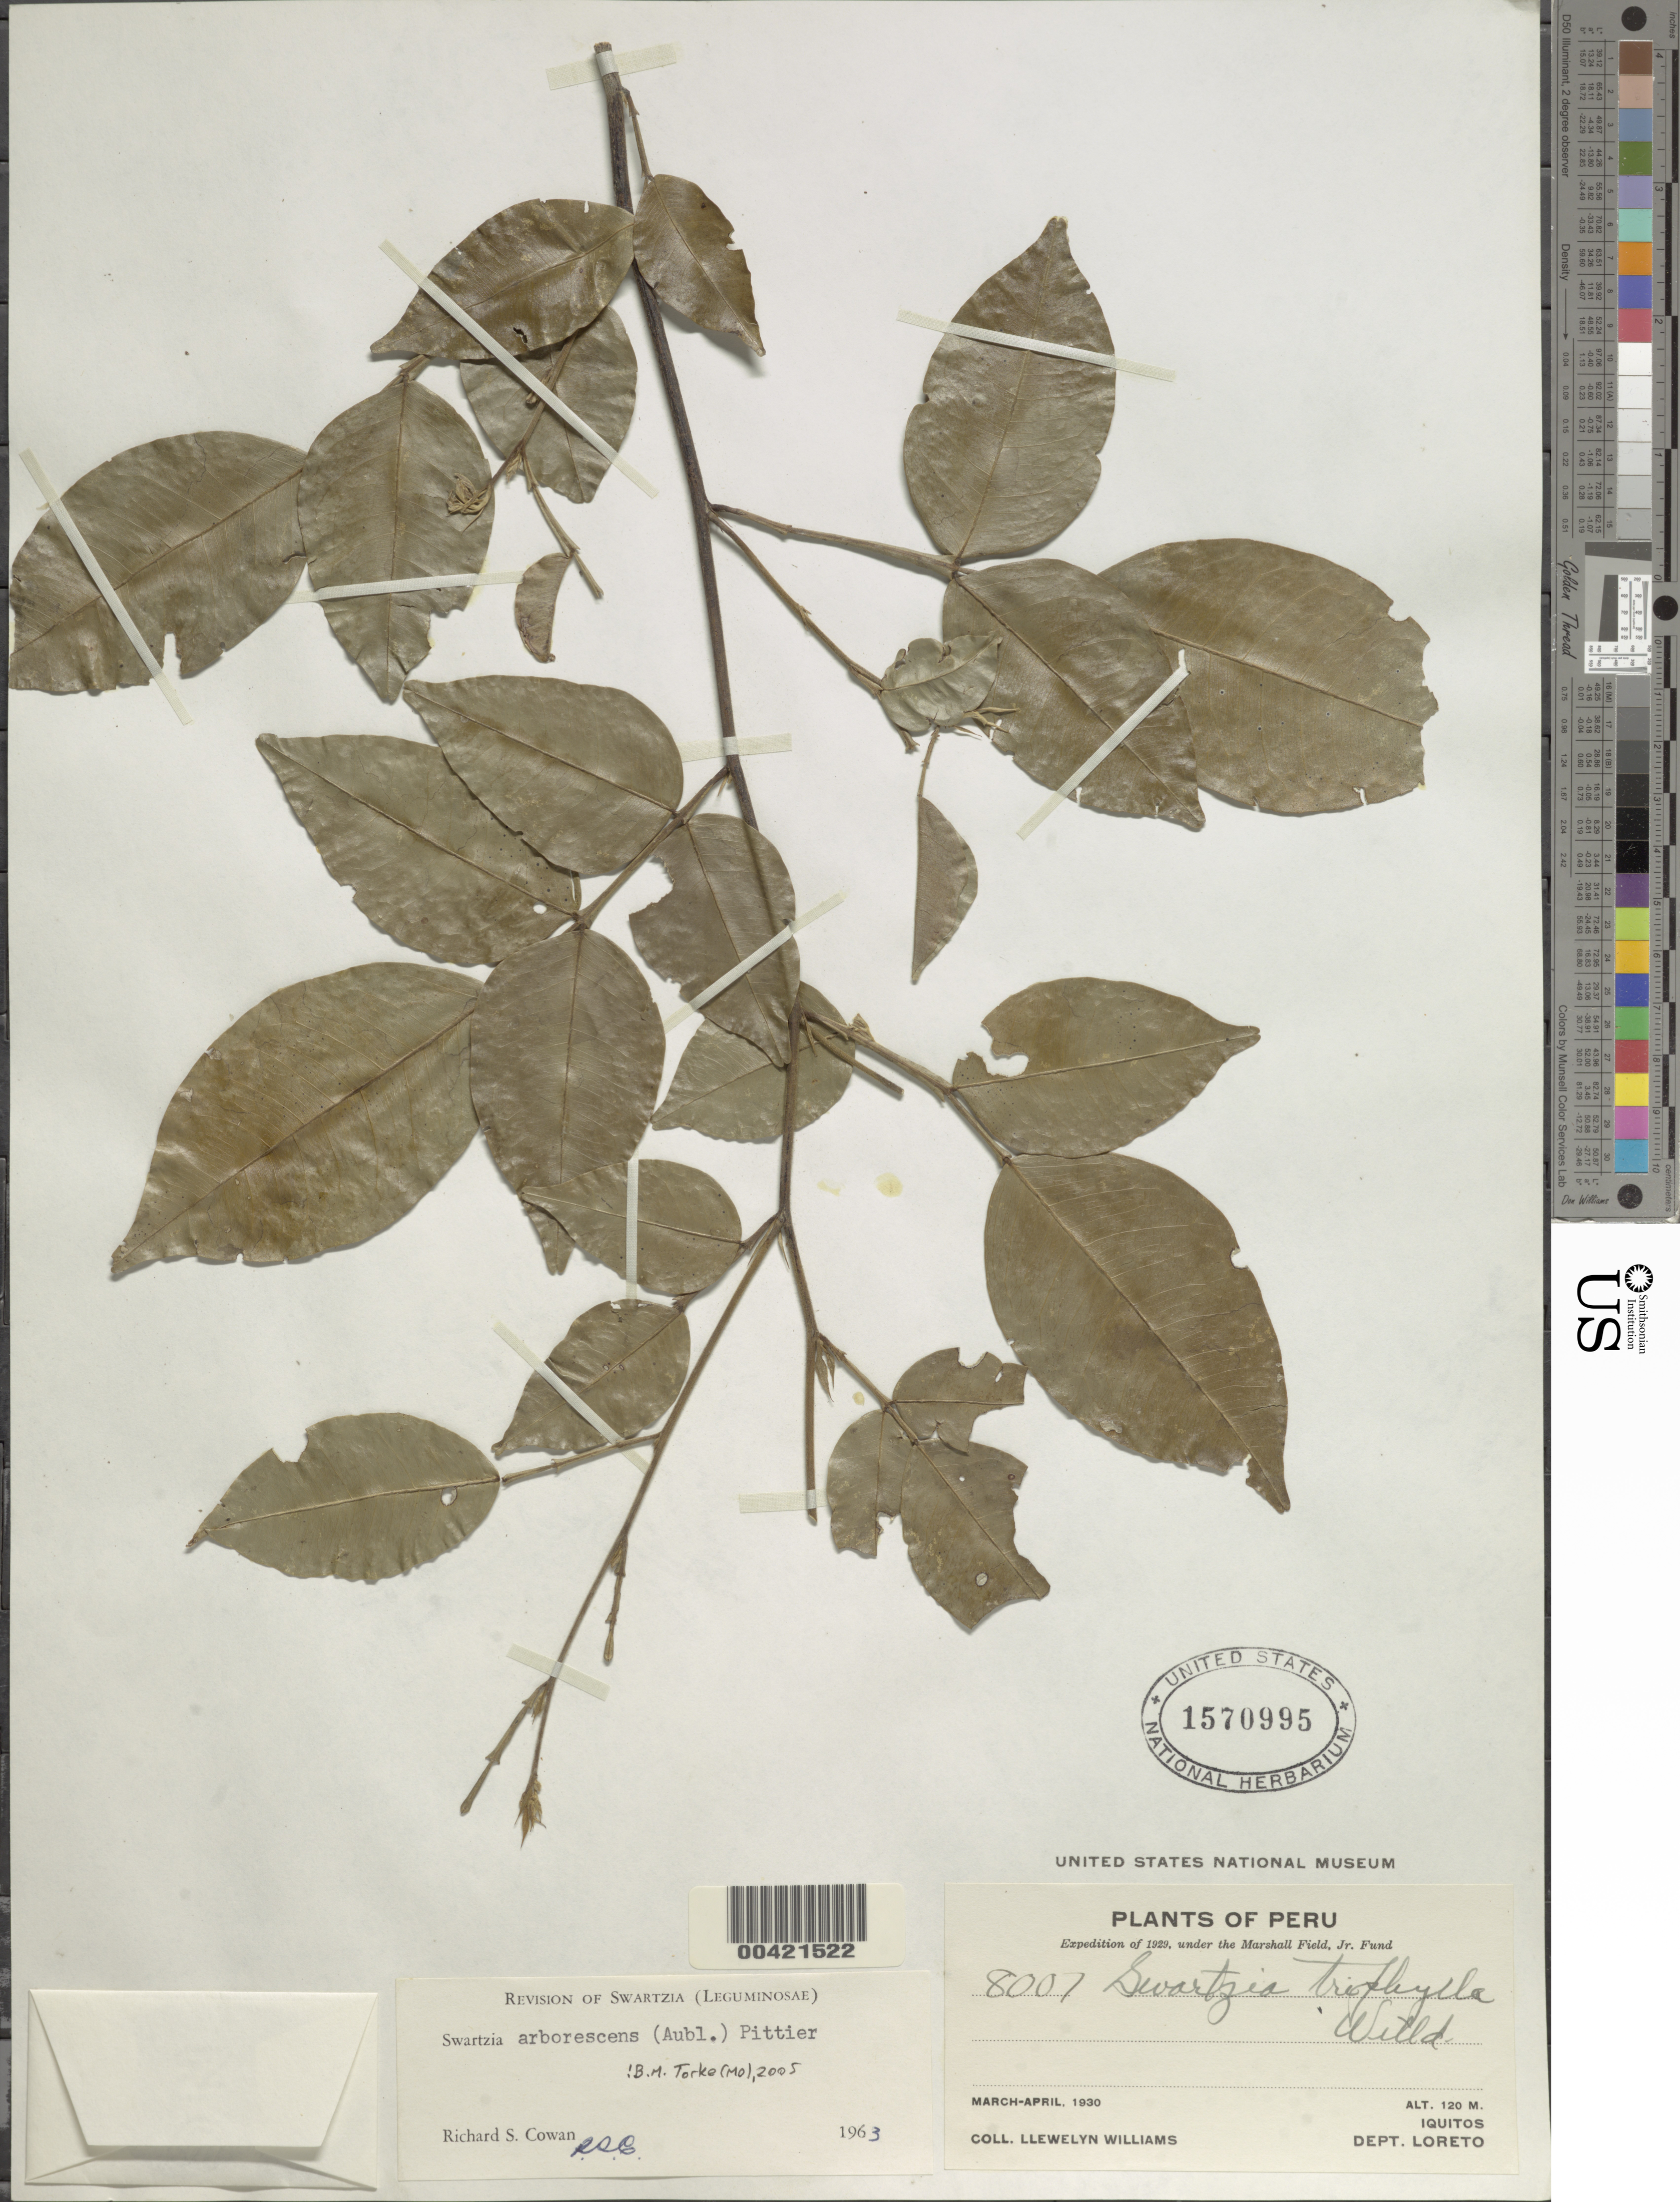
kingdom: Plantae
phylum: Tracheophyta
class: Magnoliopsida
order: Fabales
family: Fabaceae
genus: Swartzia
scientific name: Swartzia arborescens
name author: (Aubl.) Pittier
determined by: Cowan, R. S.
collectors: Ll. Williams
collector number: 8007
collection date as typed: Mar 1930 to -- Apr 1930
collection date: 1930-03/1930-04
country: Peru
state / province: Loreto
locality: Iquitos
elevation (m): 120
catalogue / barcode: US 1570995